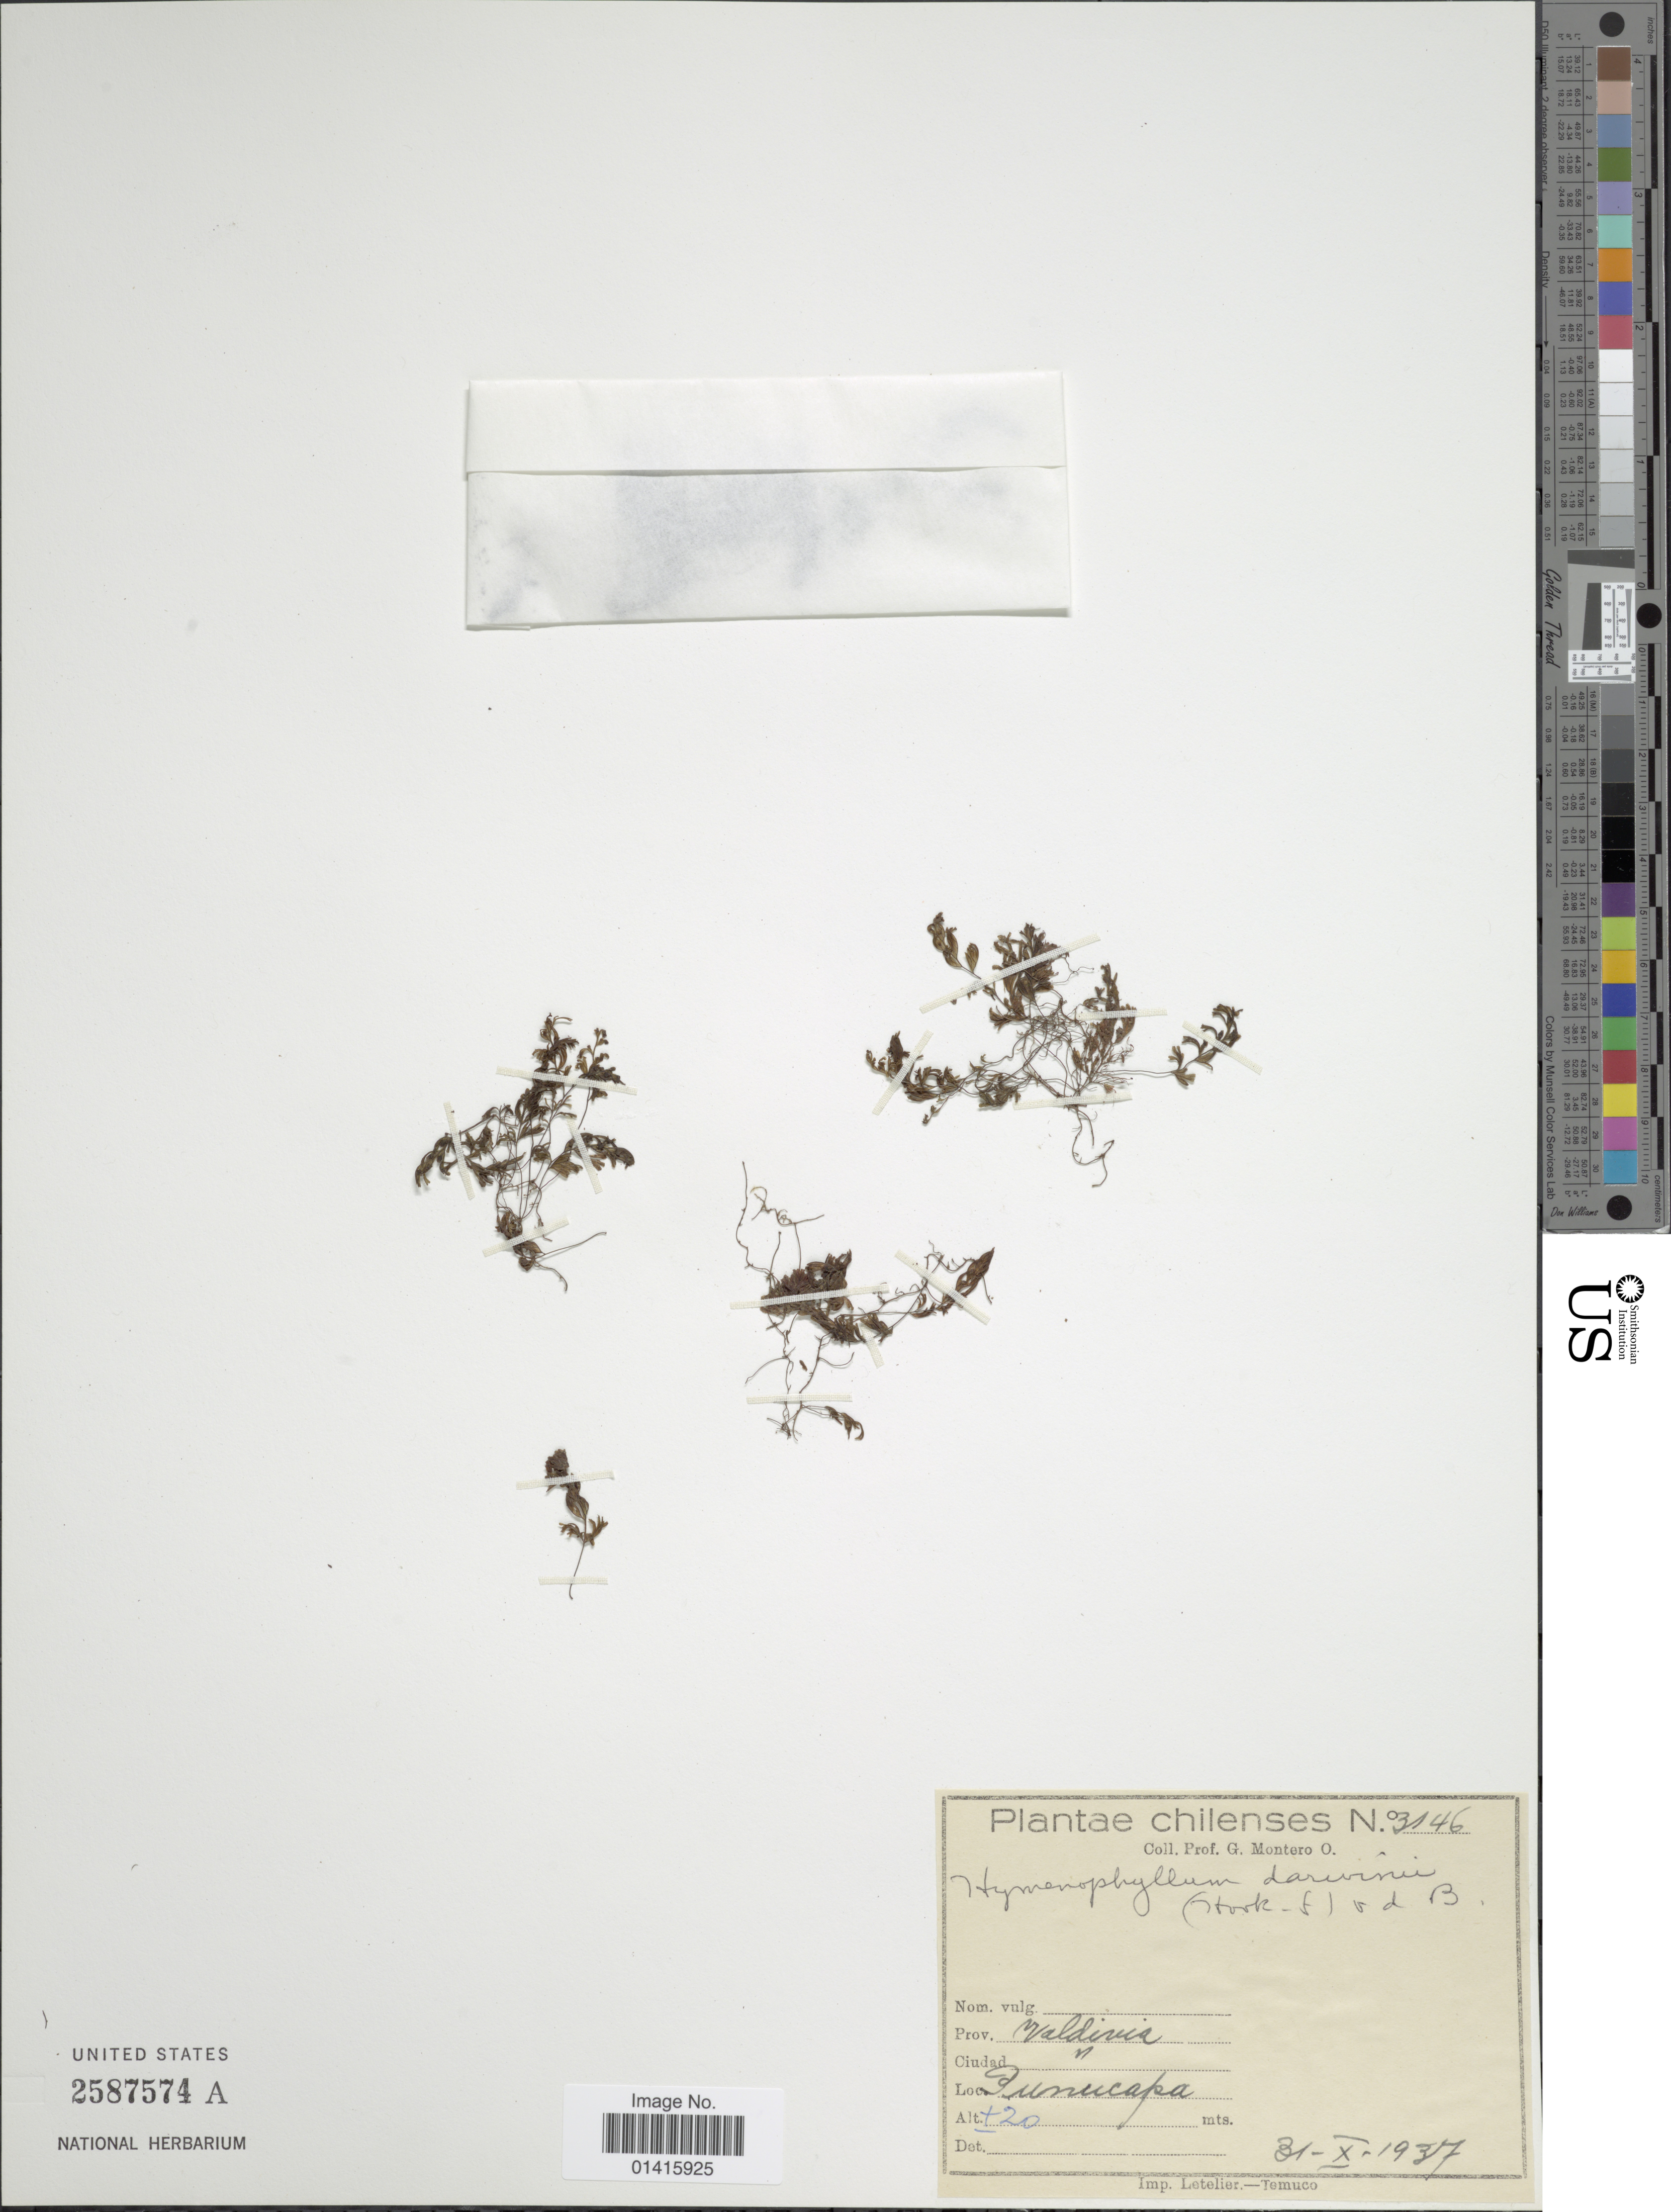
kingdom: Plantae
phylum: Tracheophyta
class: Polypodiopsida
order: Hymenophyllales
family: Hymenophyllaceae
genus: Hymenophyllum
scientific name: Hymenophyllum darwinii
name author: Hook. f.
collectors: G. Montero O.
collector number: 3146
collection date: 1937-10-31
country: Chile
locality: Valdivia, Punucapa.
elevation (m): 20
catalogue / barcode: US 2587574A